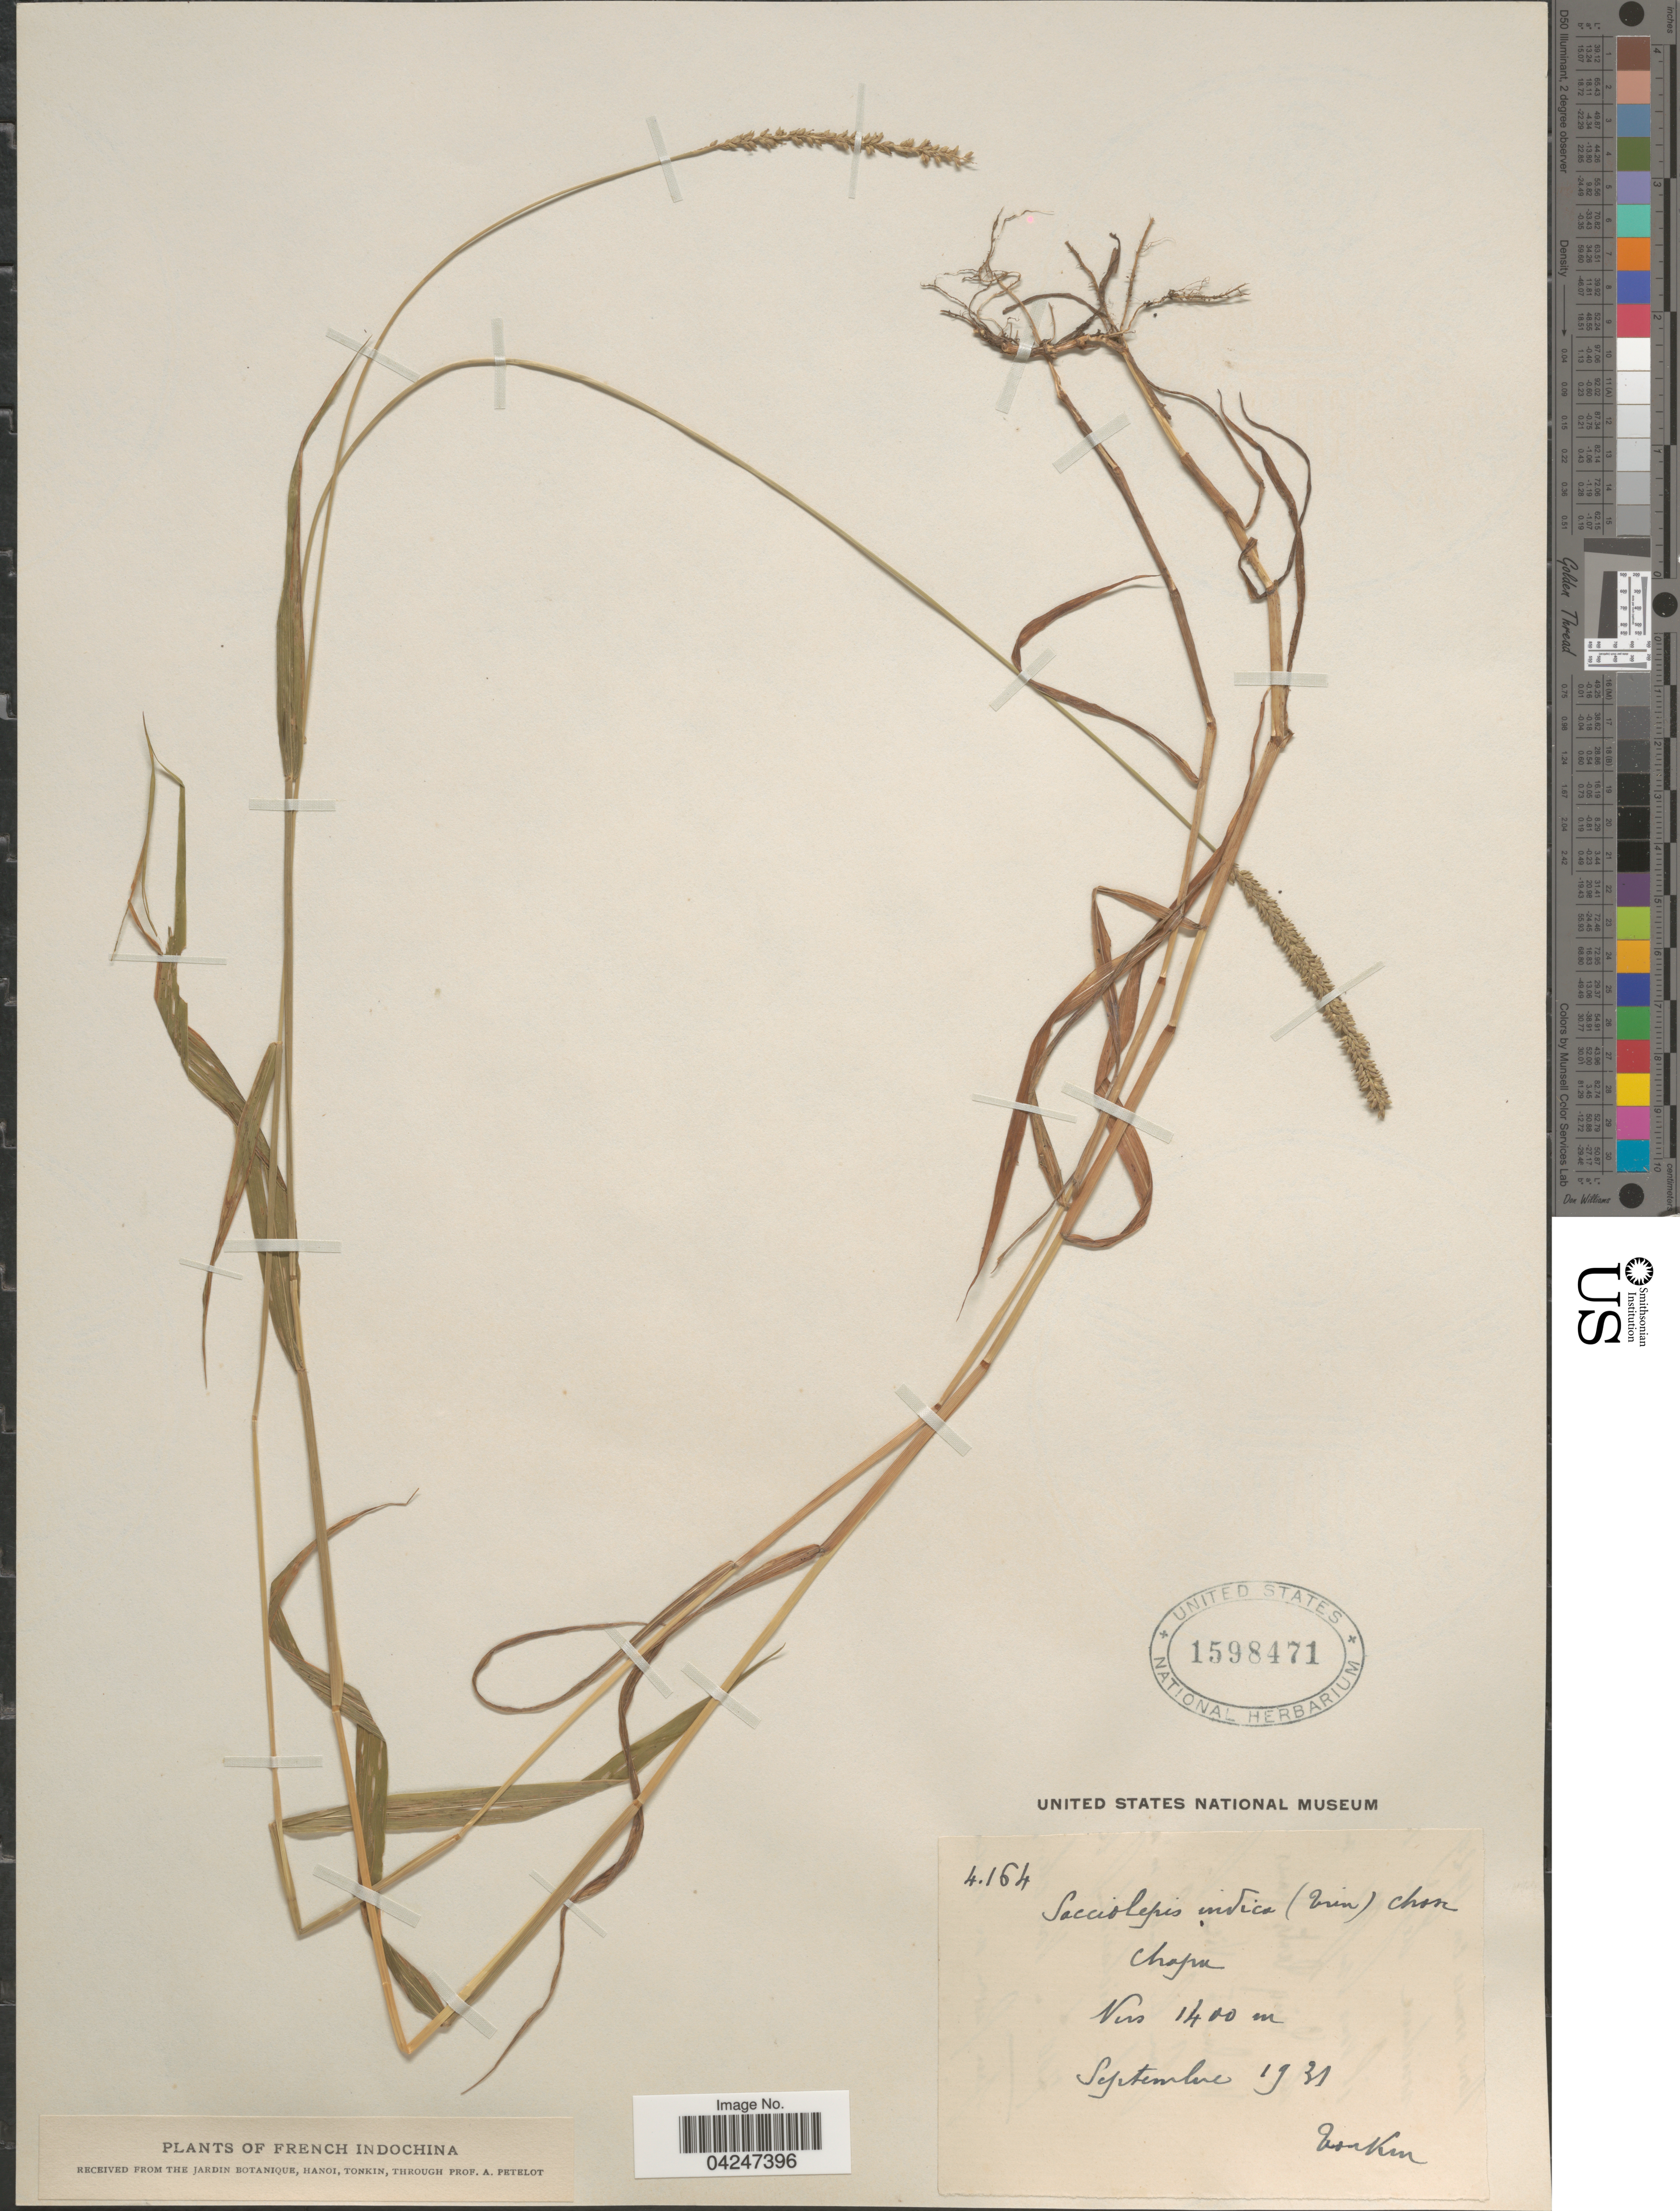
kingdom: Plantae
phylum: Tracheophyta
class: Liliopsida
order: Poales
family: Poaceae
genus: Sacciolepis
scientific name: Sacciolepis indica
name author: (L.) Chase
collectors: P. A. Pételot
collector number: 4164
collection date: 1931-09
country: Vietnam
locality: Chapa.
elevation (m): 1400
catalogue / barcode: US 1598471